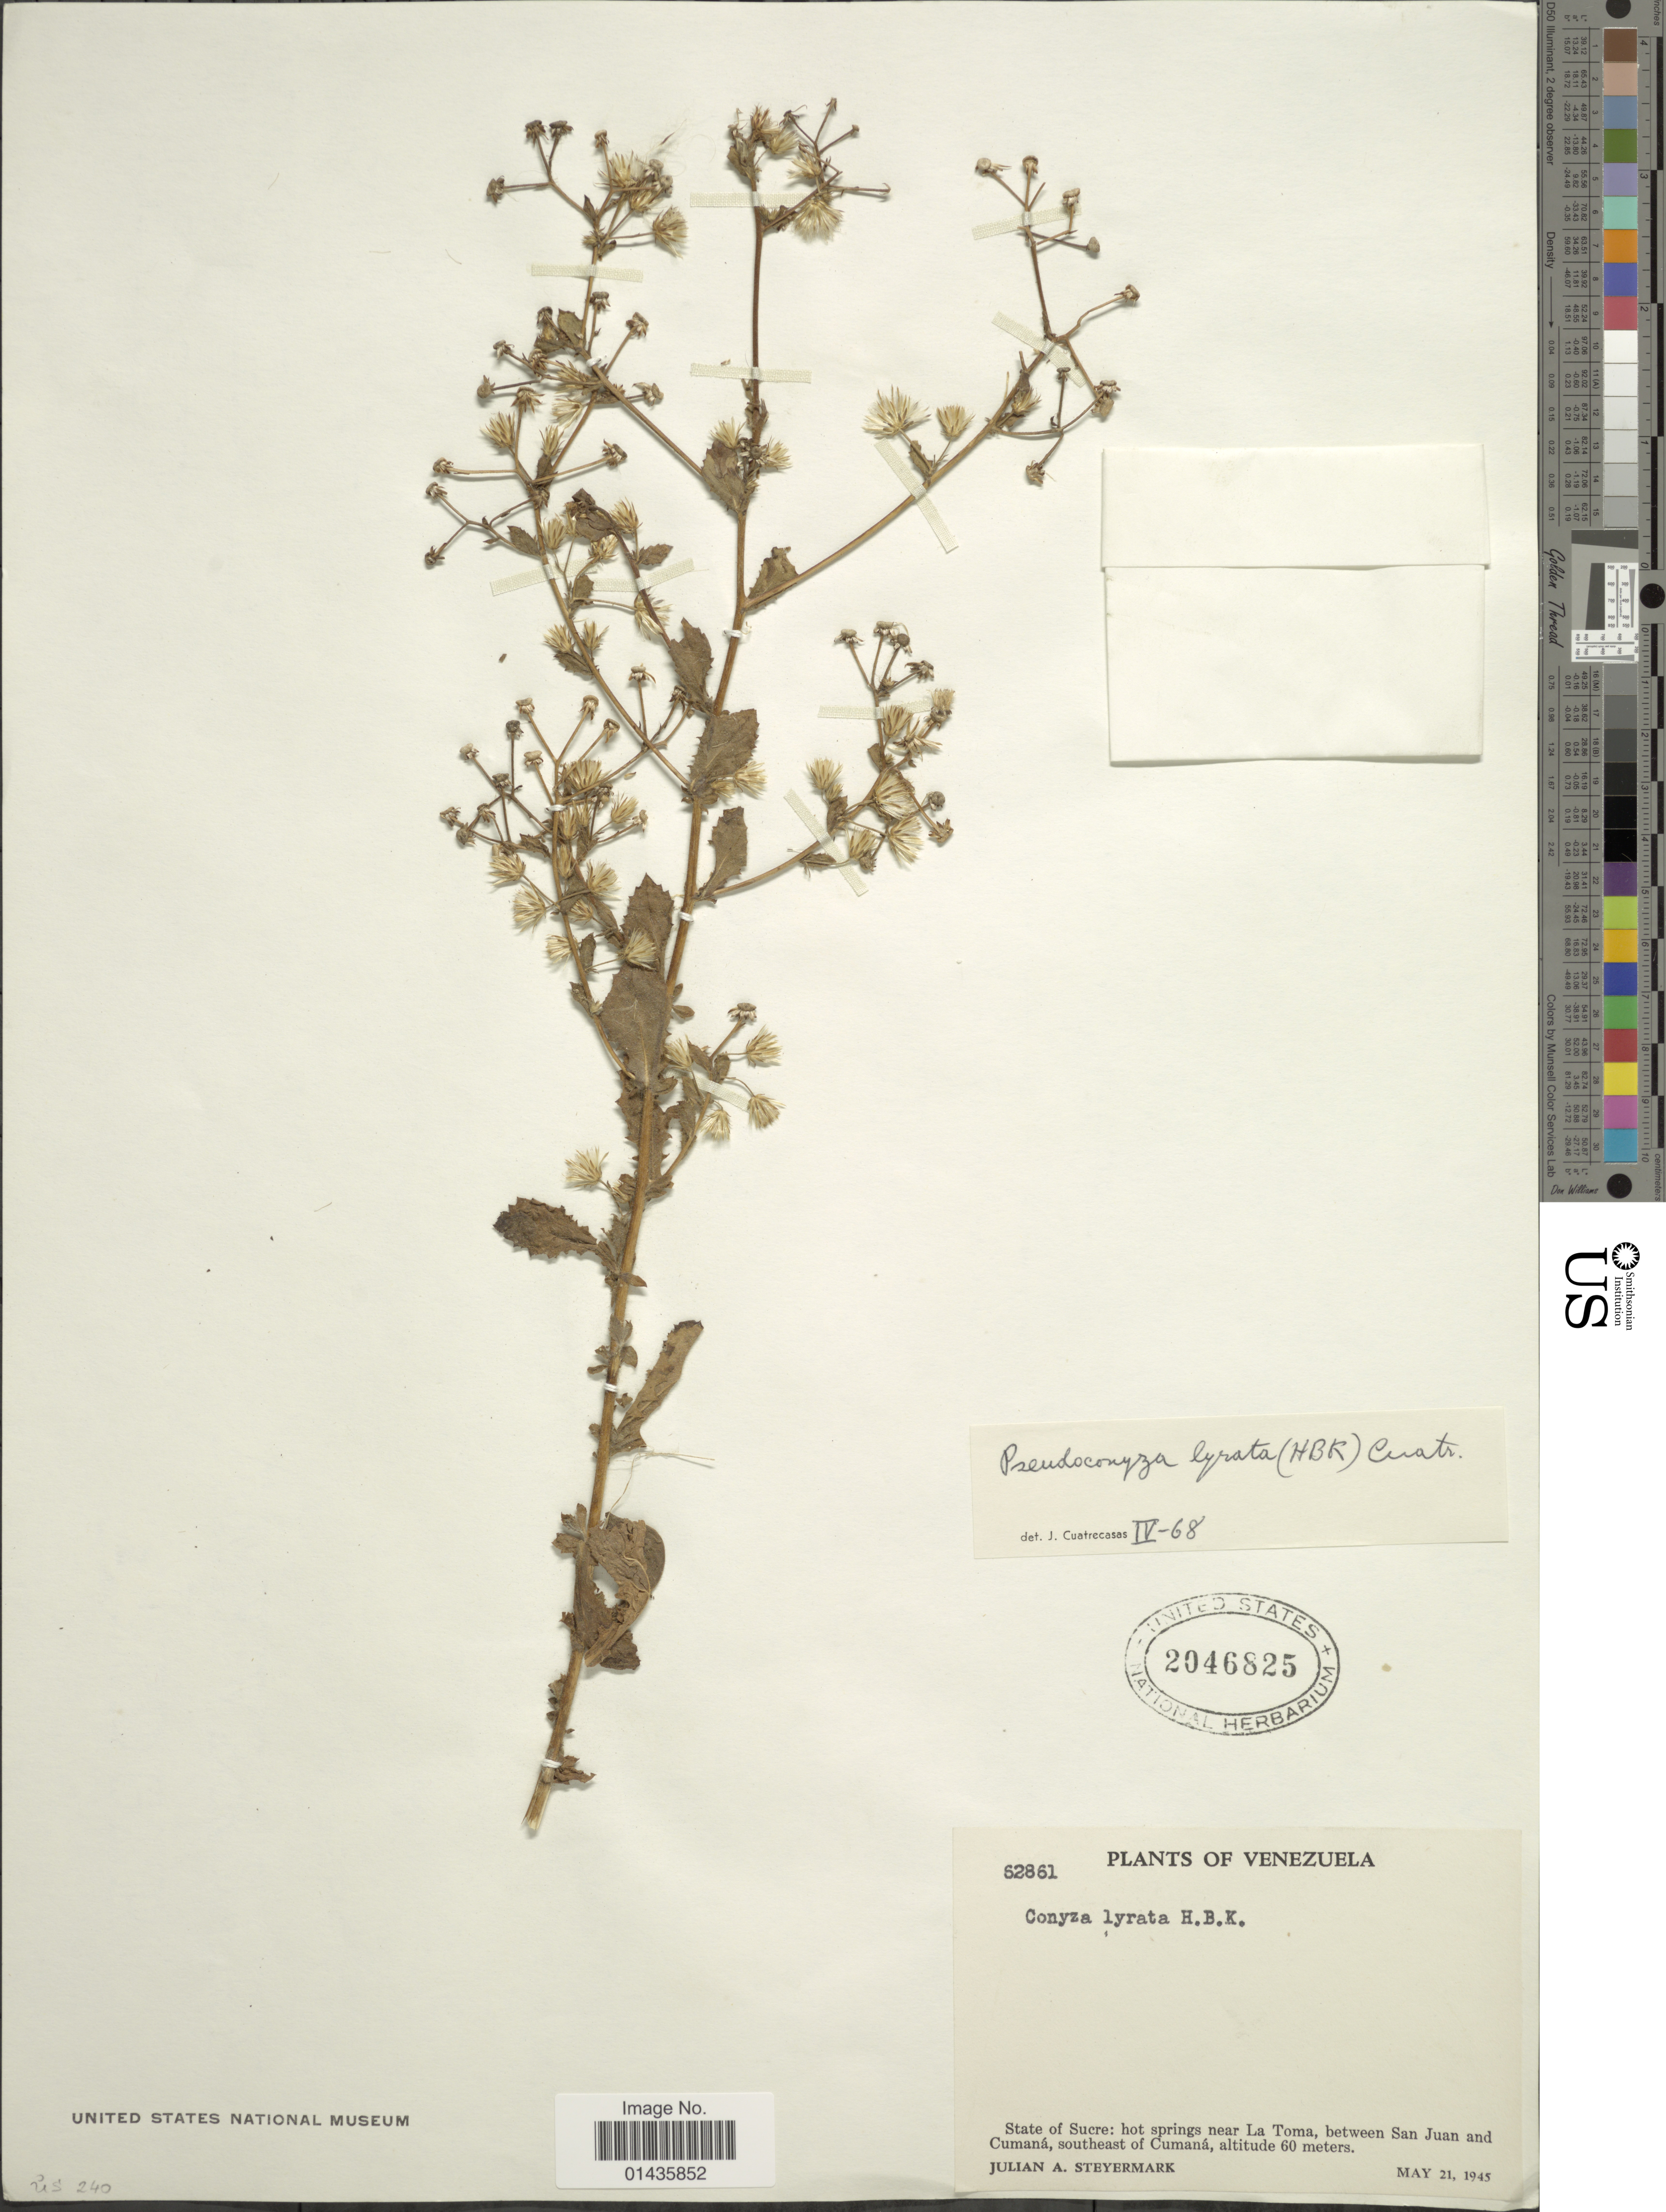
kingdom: Plantae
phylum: Tracheophyta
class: Magnoliopsida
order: Asterales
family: Asteraceae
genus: Pseudoconyza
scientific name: Pseudoconyza lyrata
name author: (Kunth) Cuatrec.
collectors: J. Steyermark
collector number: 82861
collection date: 1945-05-21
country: Venezuela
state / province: Sucre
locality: Hot springs near La Toma, between San Juan and Cumana, southeast of Cumana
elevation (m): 60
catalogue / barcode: US 2046825